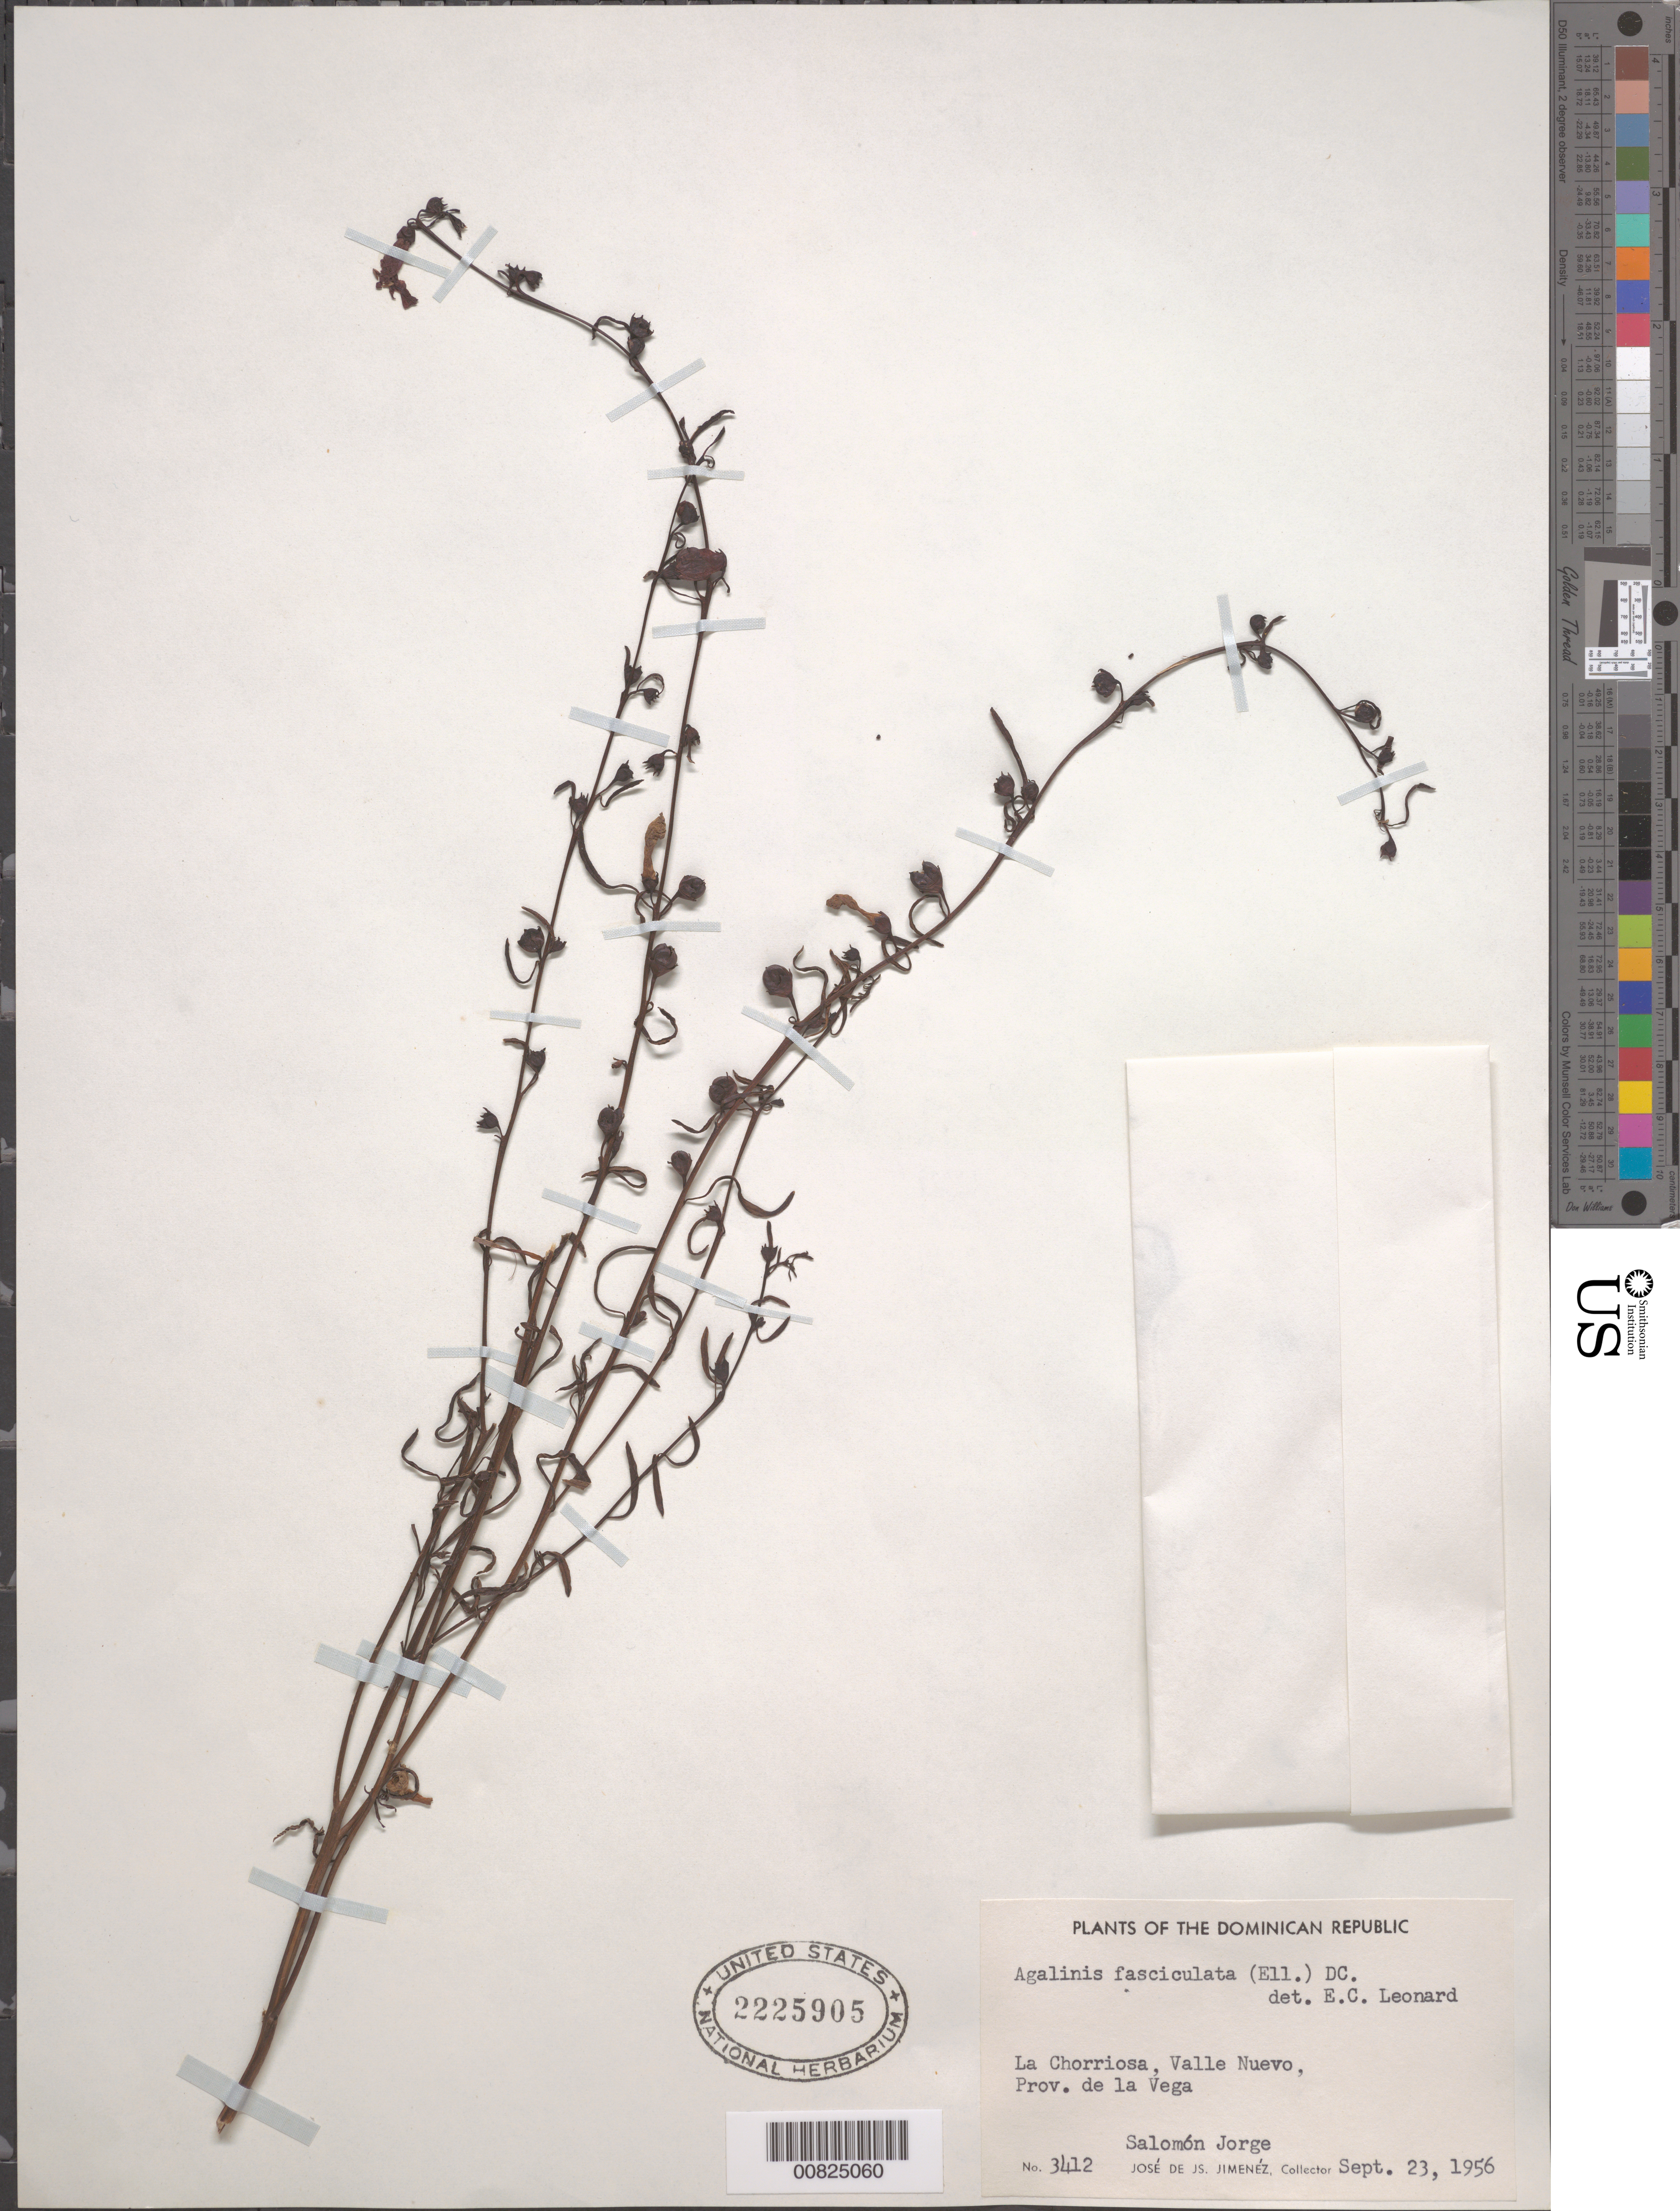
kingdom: Plantae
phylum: Tracheophyta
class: Magnoliopsida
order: Lamiales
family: Orobanchaceae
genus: Agalinis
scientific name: Agalinis fasciculata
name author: (Elliott) Raf.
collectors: J. J. Jiménez Almonte & J. Salomón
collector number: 3412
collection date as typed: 23 Sep 1956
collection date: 1956-09-23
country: Dominican Republic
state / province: La Vega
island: Hispaniola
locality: La Chorriosa, Valle Nuevo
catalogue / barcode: US 2225905